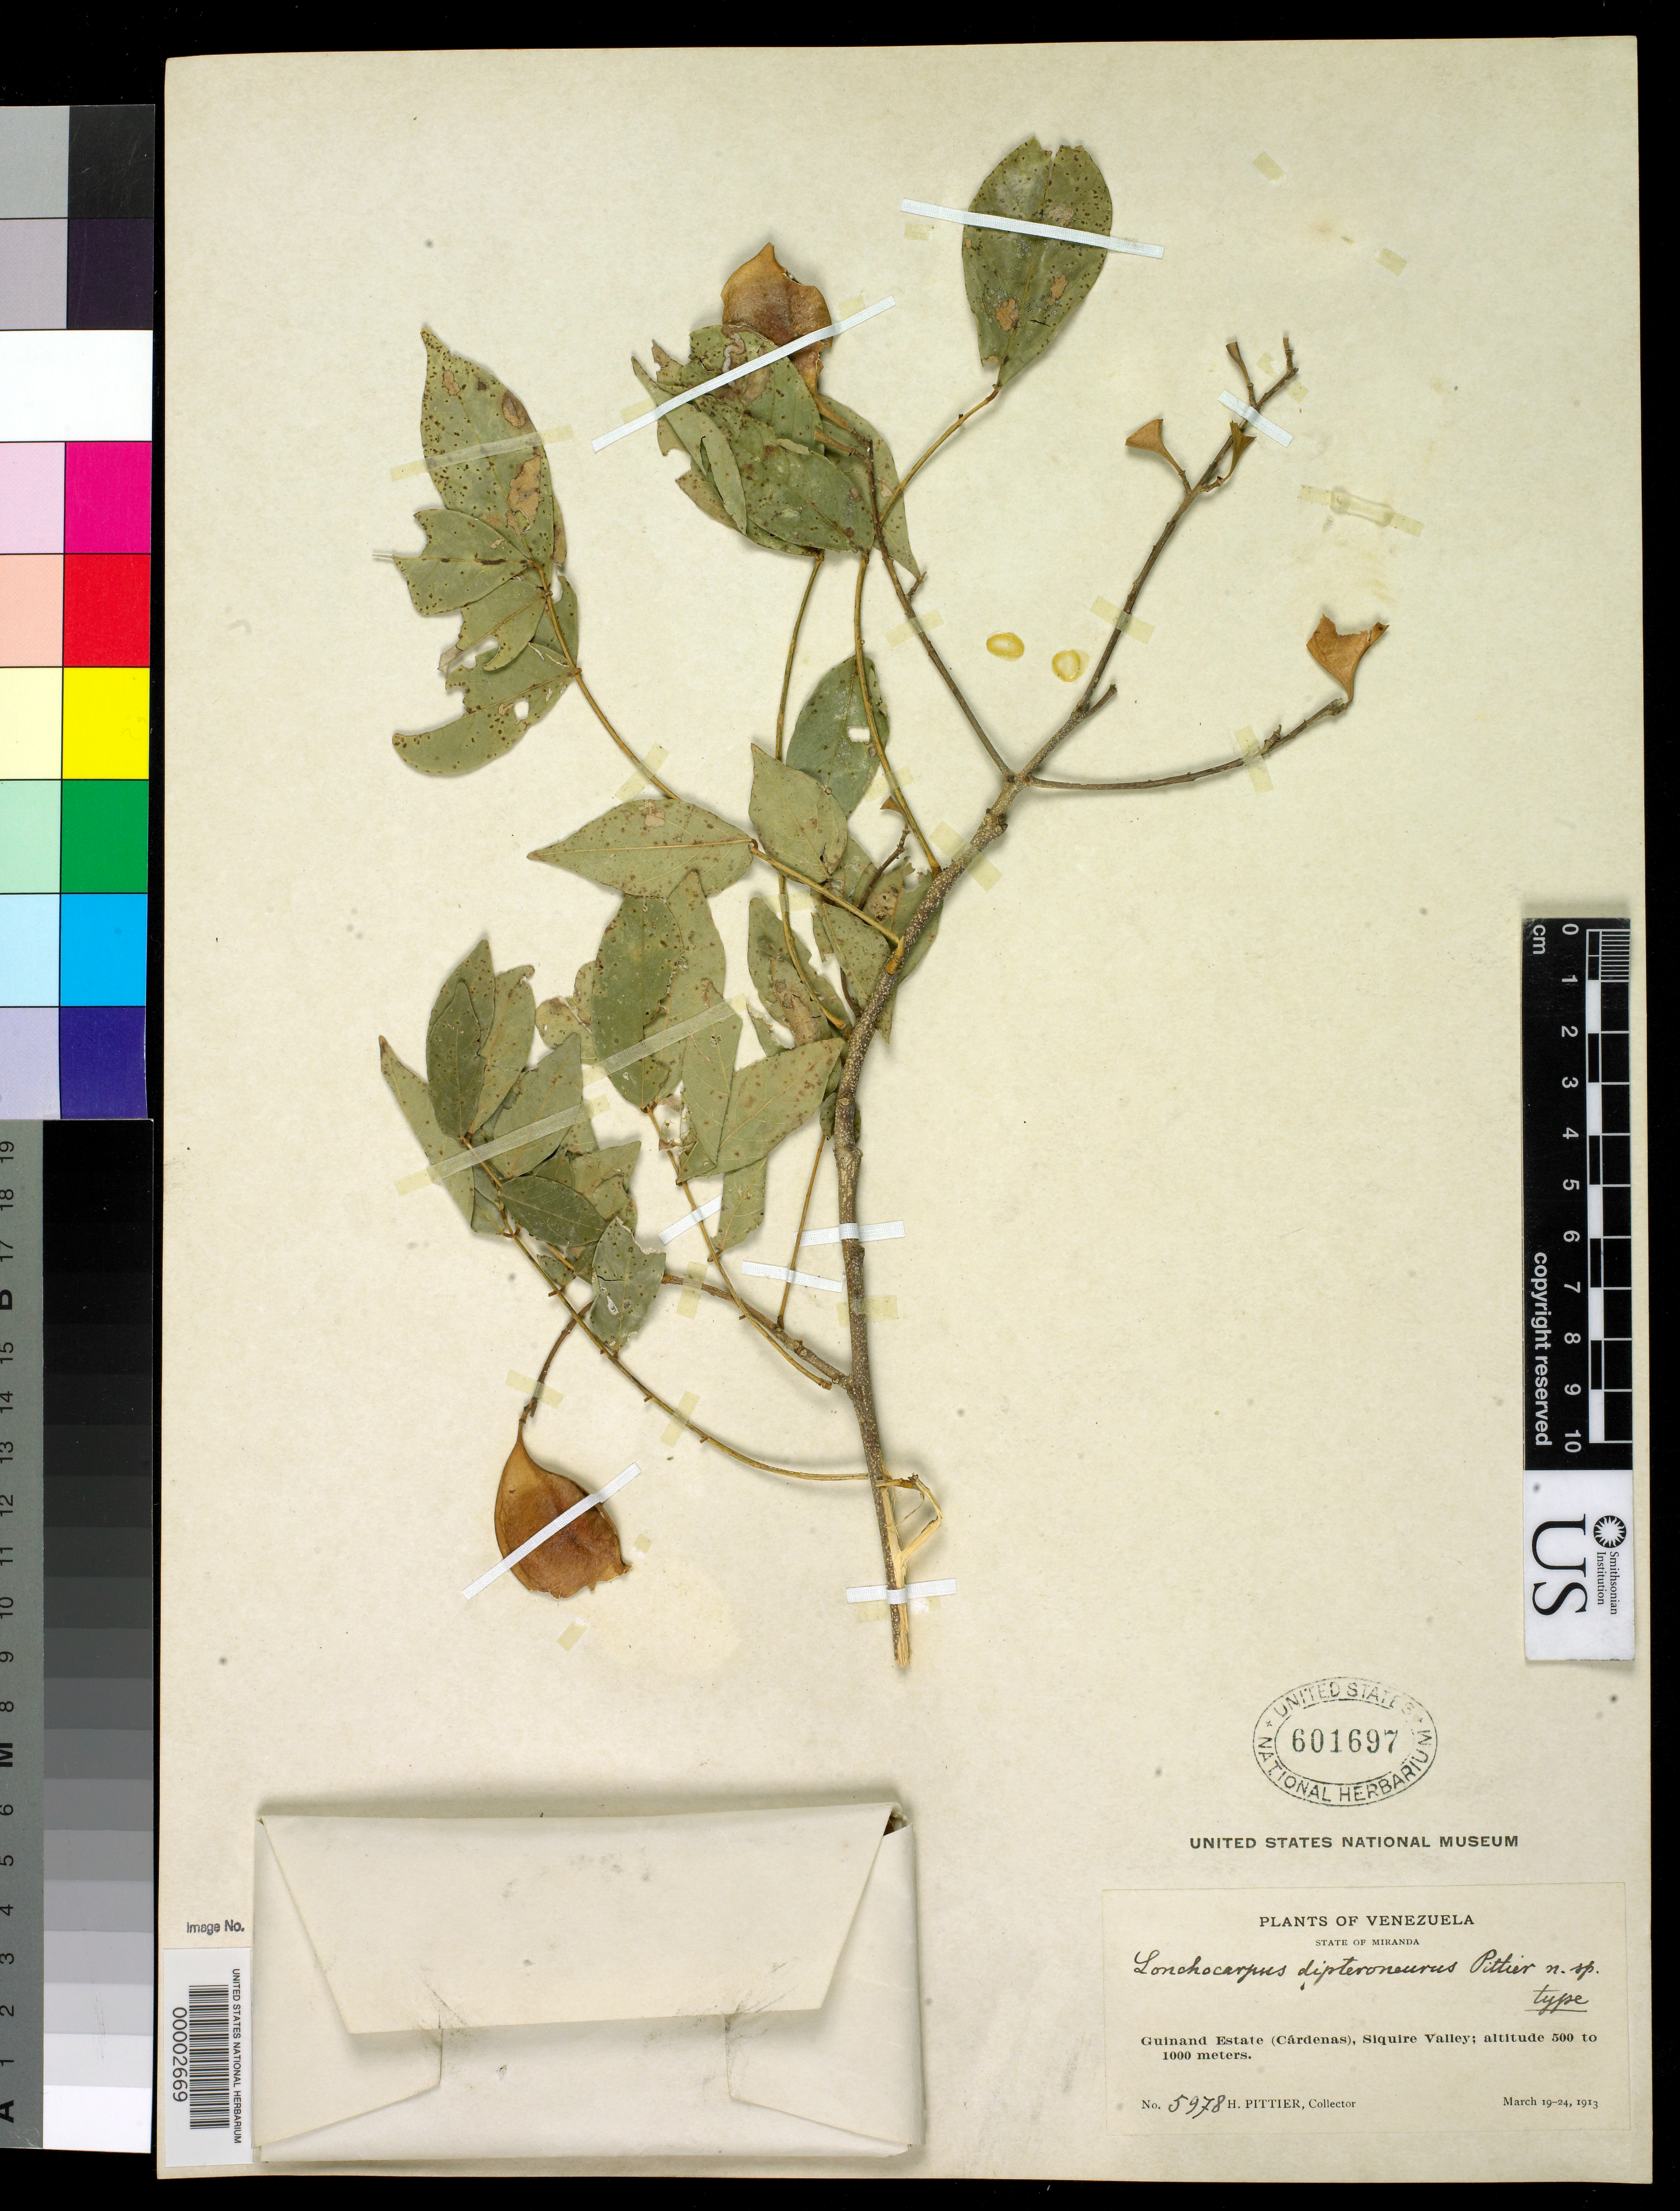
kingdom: Plantae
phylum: Tracheophyta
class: Magnoliopsida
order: Fabales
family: Fabaceae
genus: Lonchocarpus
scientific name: Lonchocarpus dipteroneurus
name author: Pittier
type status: Holotype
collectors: H. F. Pittier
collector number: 5978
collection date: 1913-03-19/1913-03-24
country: Venezuela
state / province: Miranda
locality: Guinand Estate (Cárdenas), Siquire Valley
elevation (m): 500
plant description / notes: Protologue, "Type in the U.S. National Herbarium, nos. 601697 and 601698..."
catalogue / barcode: US 601697